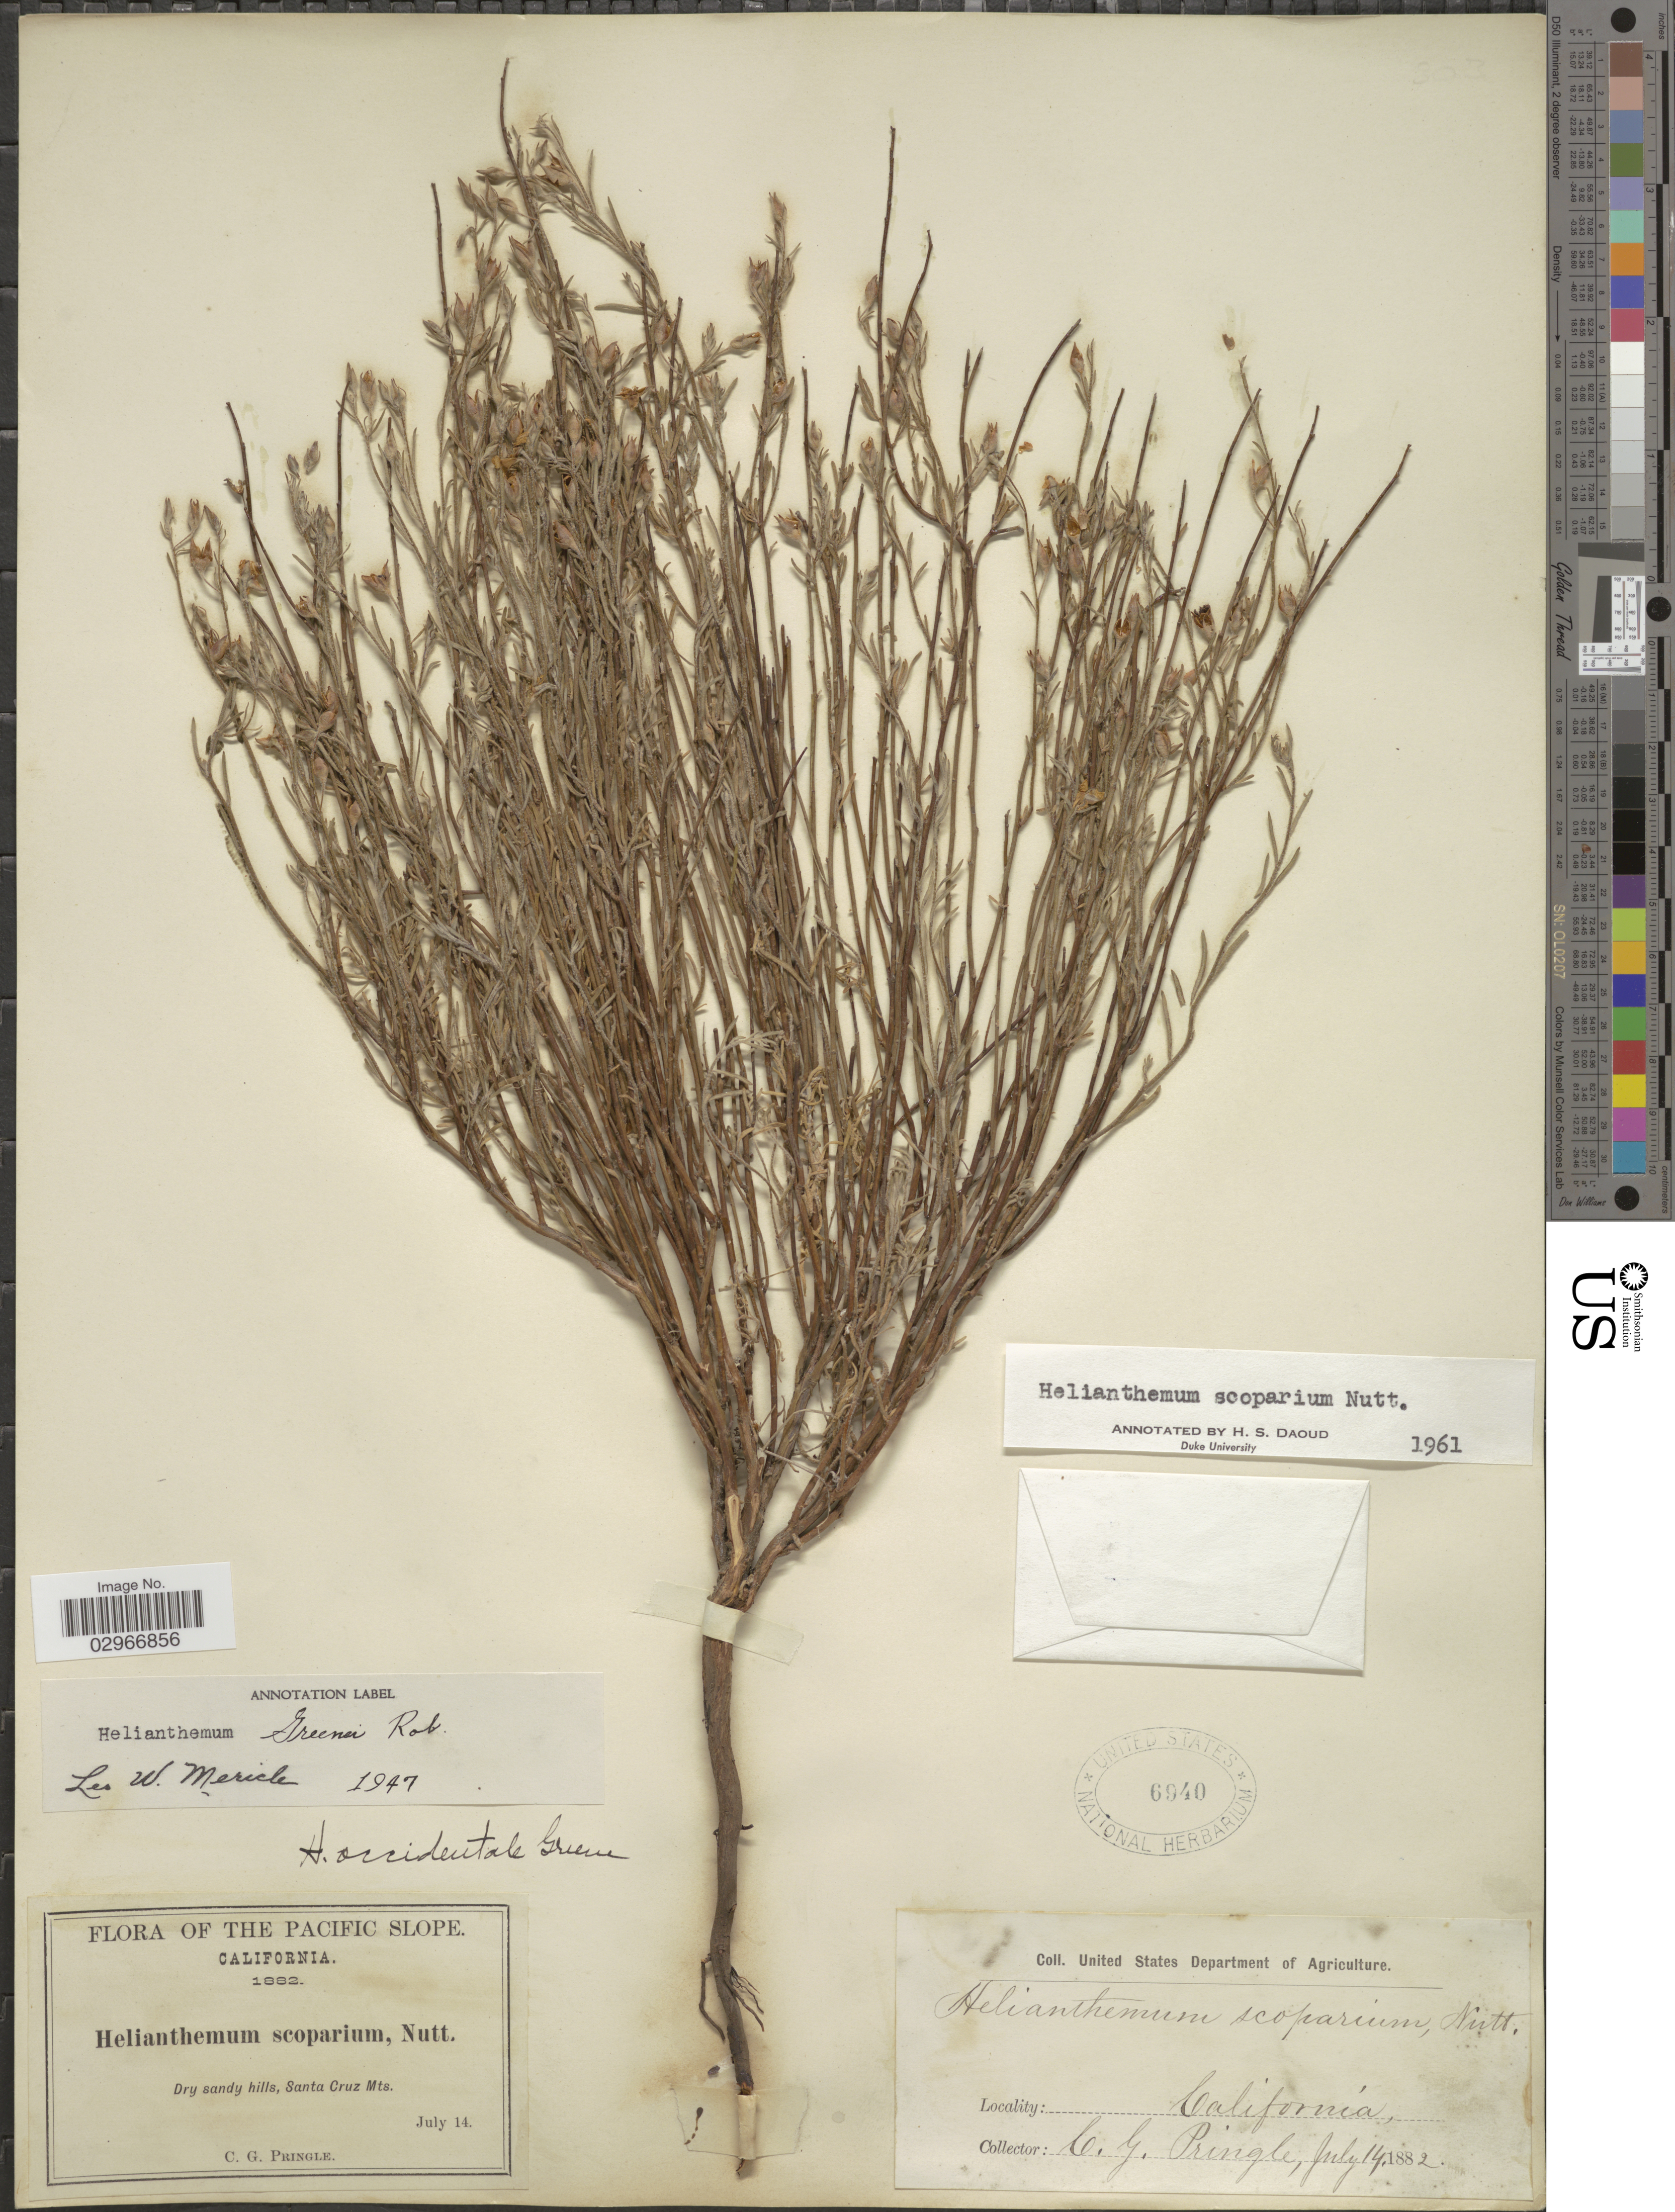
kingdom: Plantae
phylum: Tracheophyta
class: Magnoliopsida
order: Malvales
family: Cistaceae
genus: Helianthemum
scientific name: Helianthemum suffrutescens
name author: B. Schreiber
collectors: C. G. Pringle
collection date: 1882-07-14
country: United States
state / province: California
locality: The Pacific Slope. Santa Cruz Mts.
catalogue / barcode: US 6940